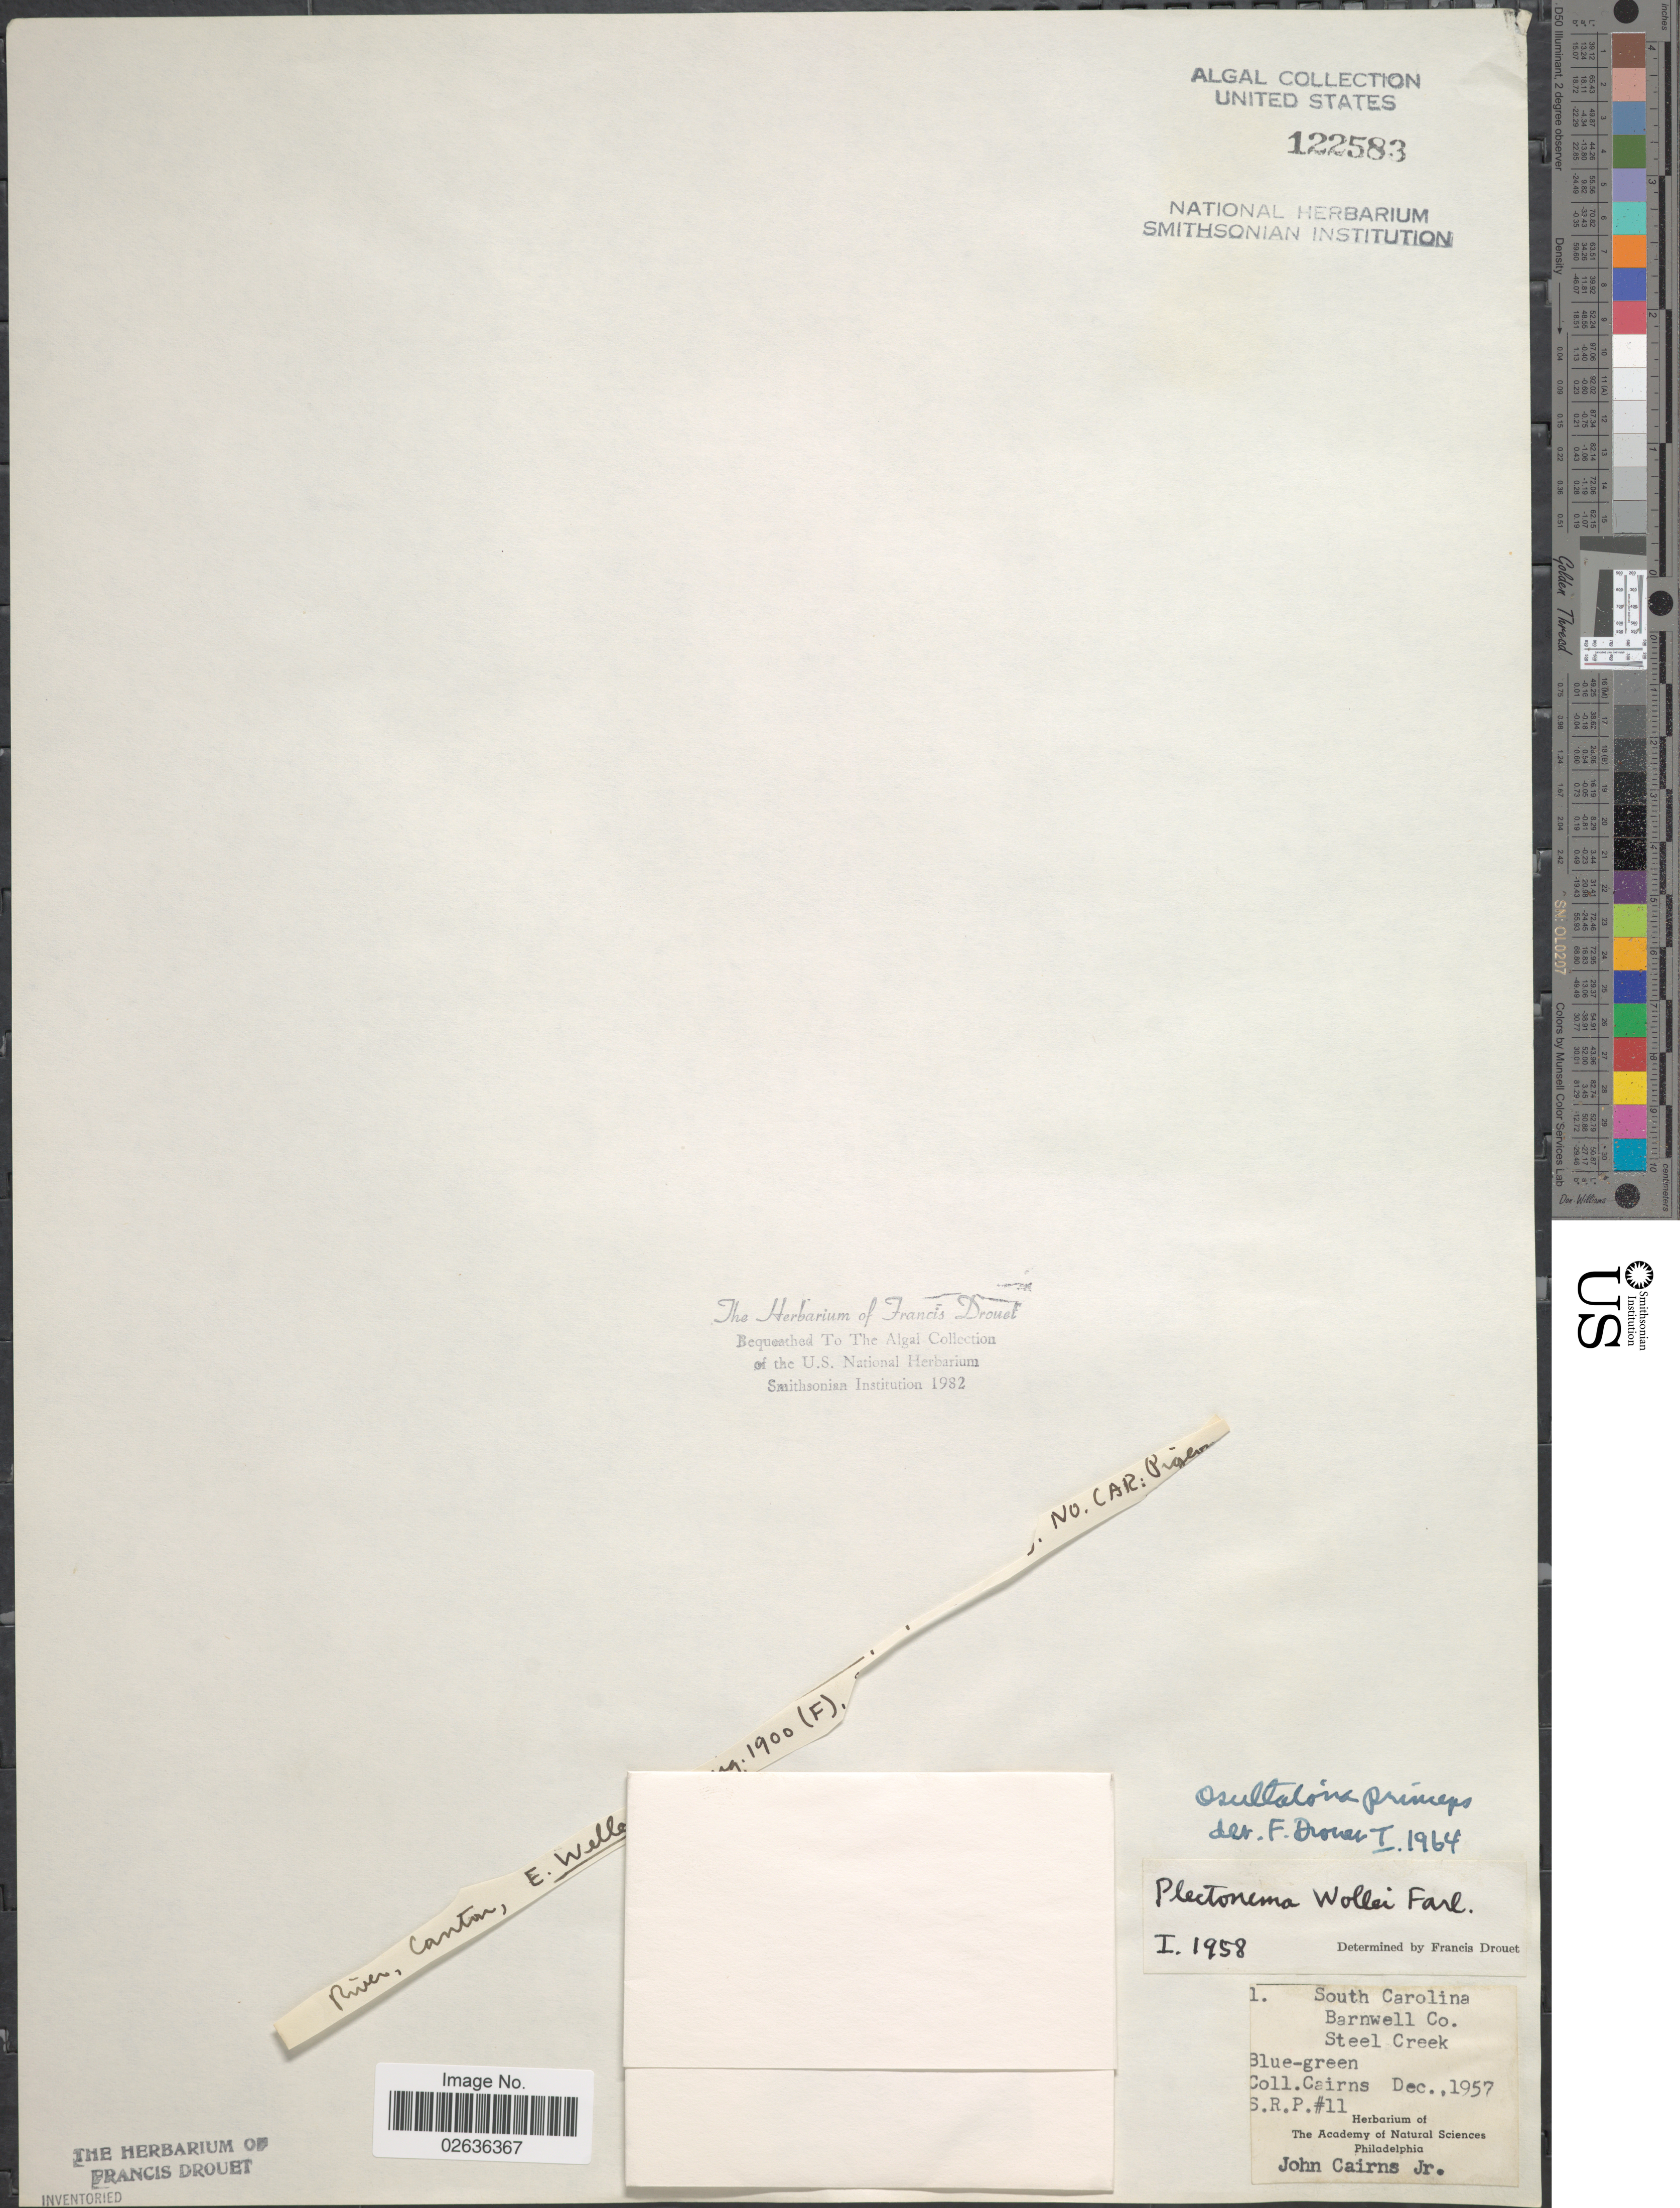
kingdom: Bacteria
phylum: Cyanobacteria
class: Cyanobacteriia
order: Cyanobacteriales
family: Oscillatoriaceae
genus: Oscillatoria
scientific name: Oscillatoria princeps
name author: Vaucher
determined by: Drouet, F. E.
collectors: J. Cairns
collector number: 11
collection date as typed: Dec 1957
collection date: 1957-12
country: United States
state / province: South Carolina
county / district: Barnwell County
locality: Stell Creek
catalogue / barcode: US 122583